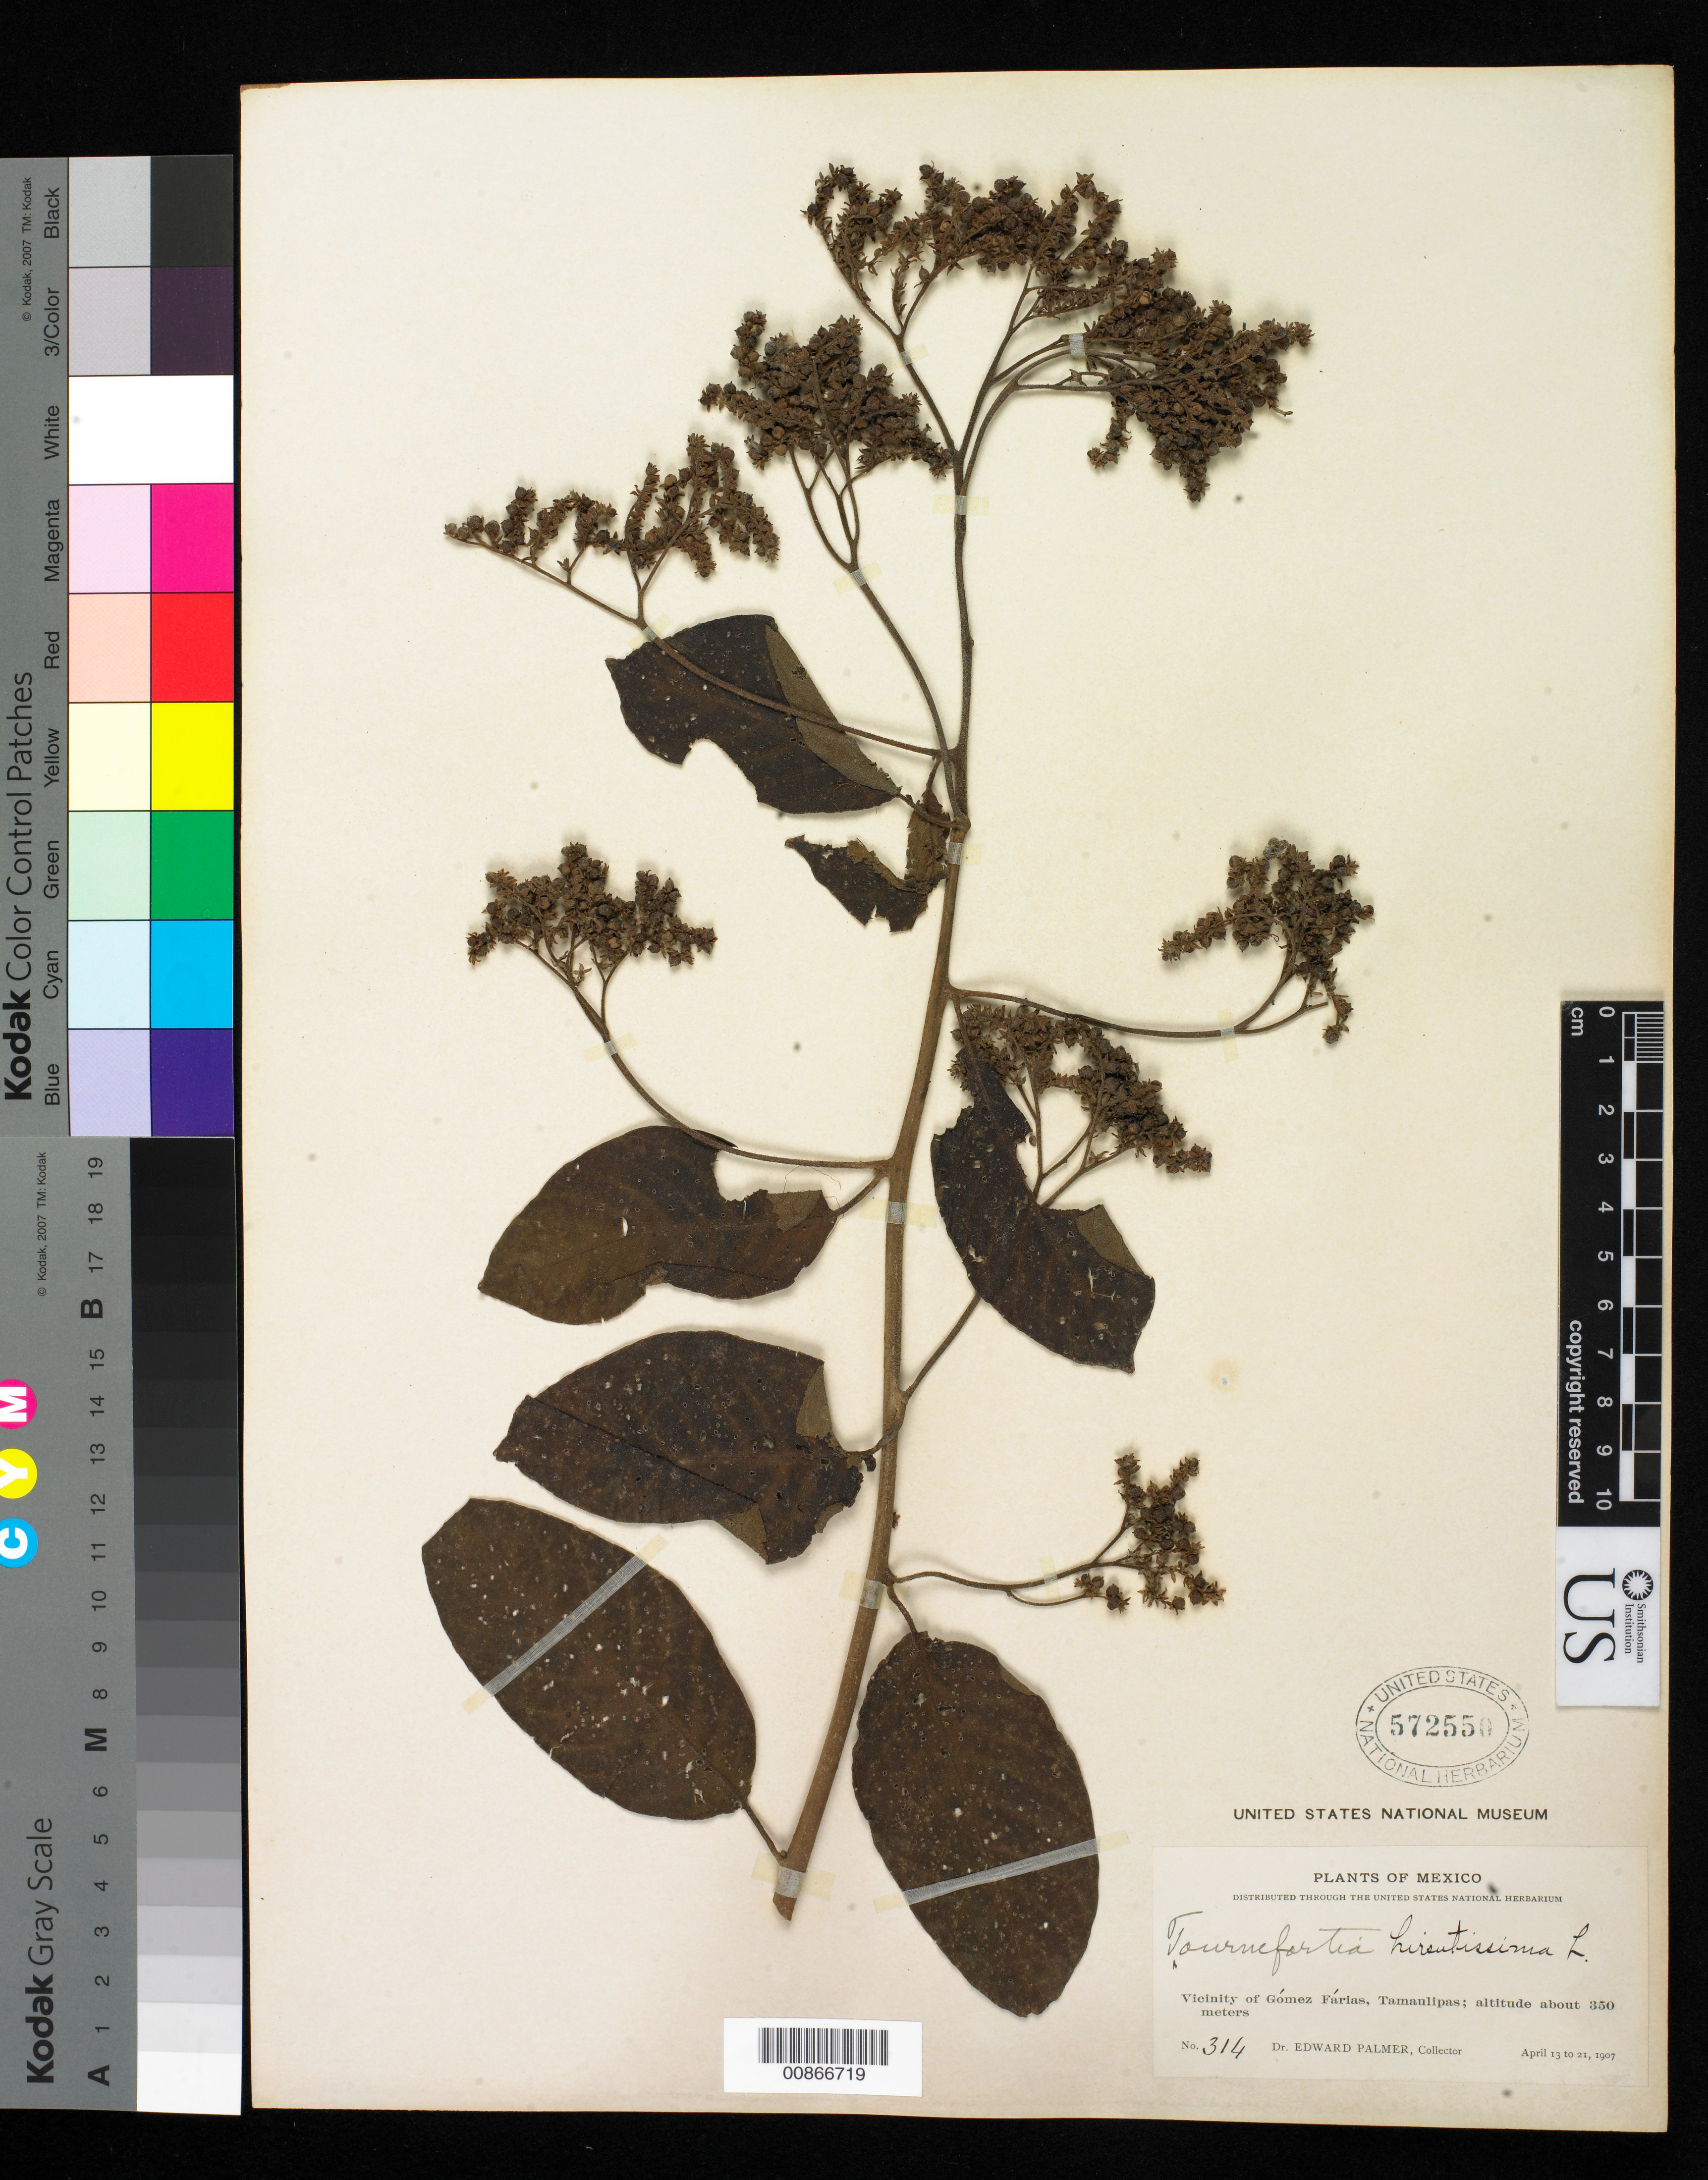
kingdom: Plantae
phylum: Tracheophyta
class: Magnoliopsida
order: Boraginales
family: Heliotropiaceae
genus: Tournefortia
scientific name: Tournefortia hirsutissima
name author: L.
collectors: E. Palmer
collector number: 314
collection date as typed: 13 Apr 1907 to 21 Apr 1907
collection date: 1907-04-13/1907-04-21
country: Mexico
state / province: Tamaulipas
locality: Vicinity of Gómez Farias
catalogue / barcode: US 572550